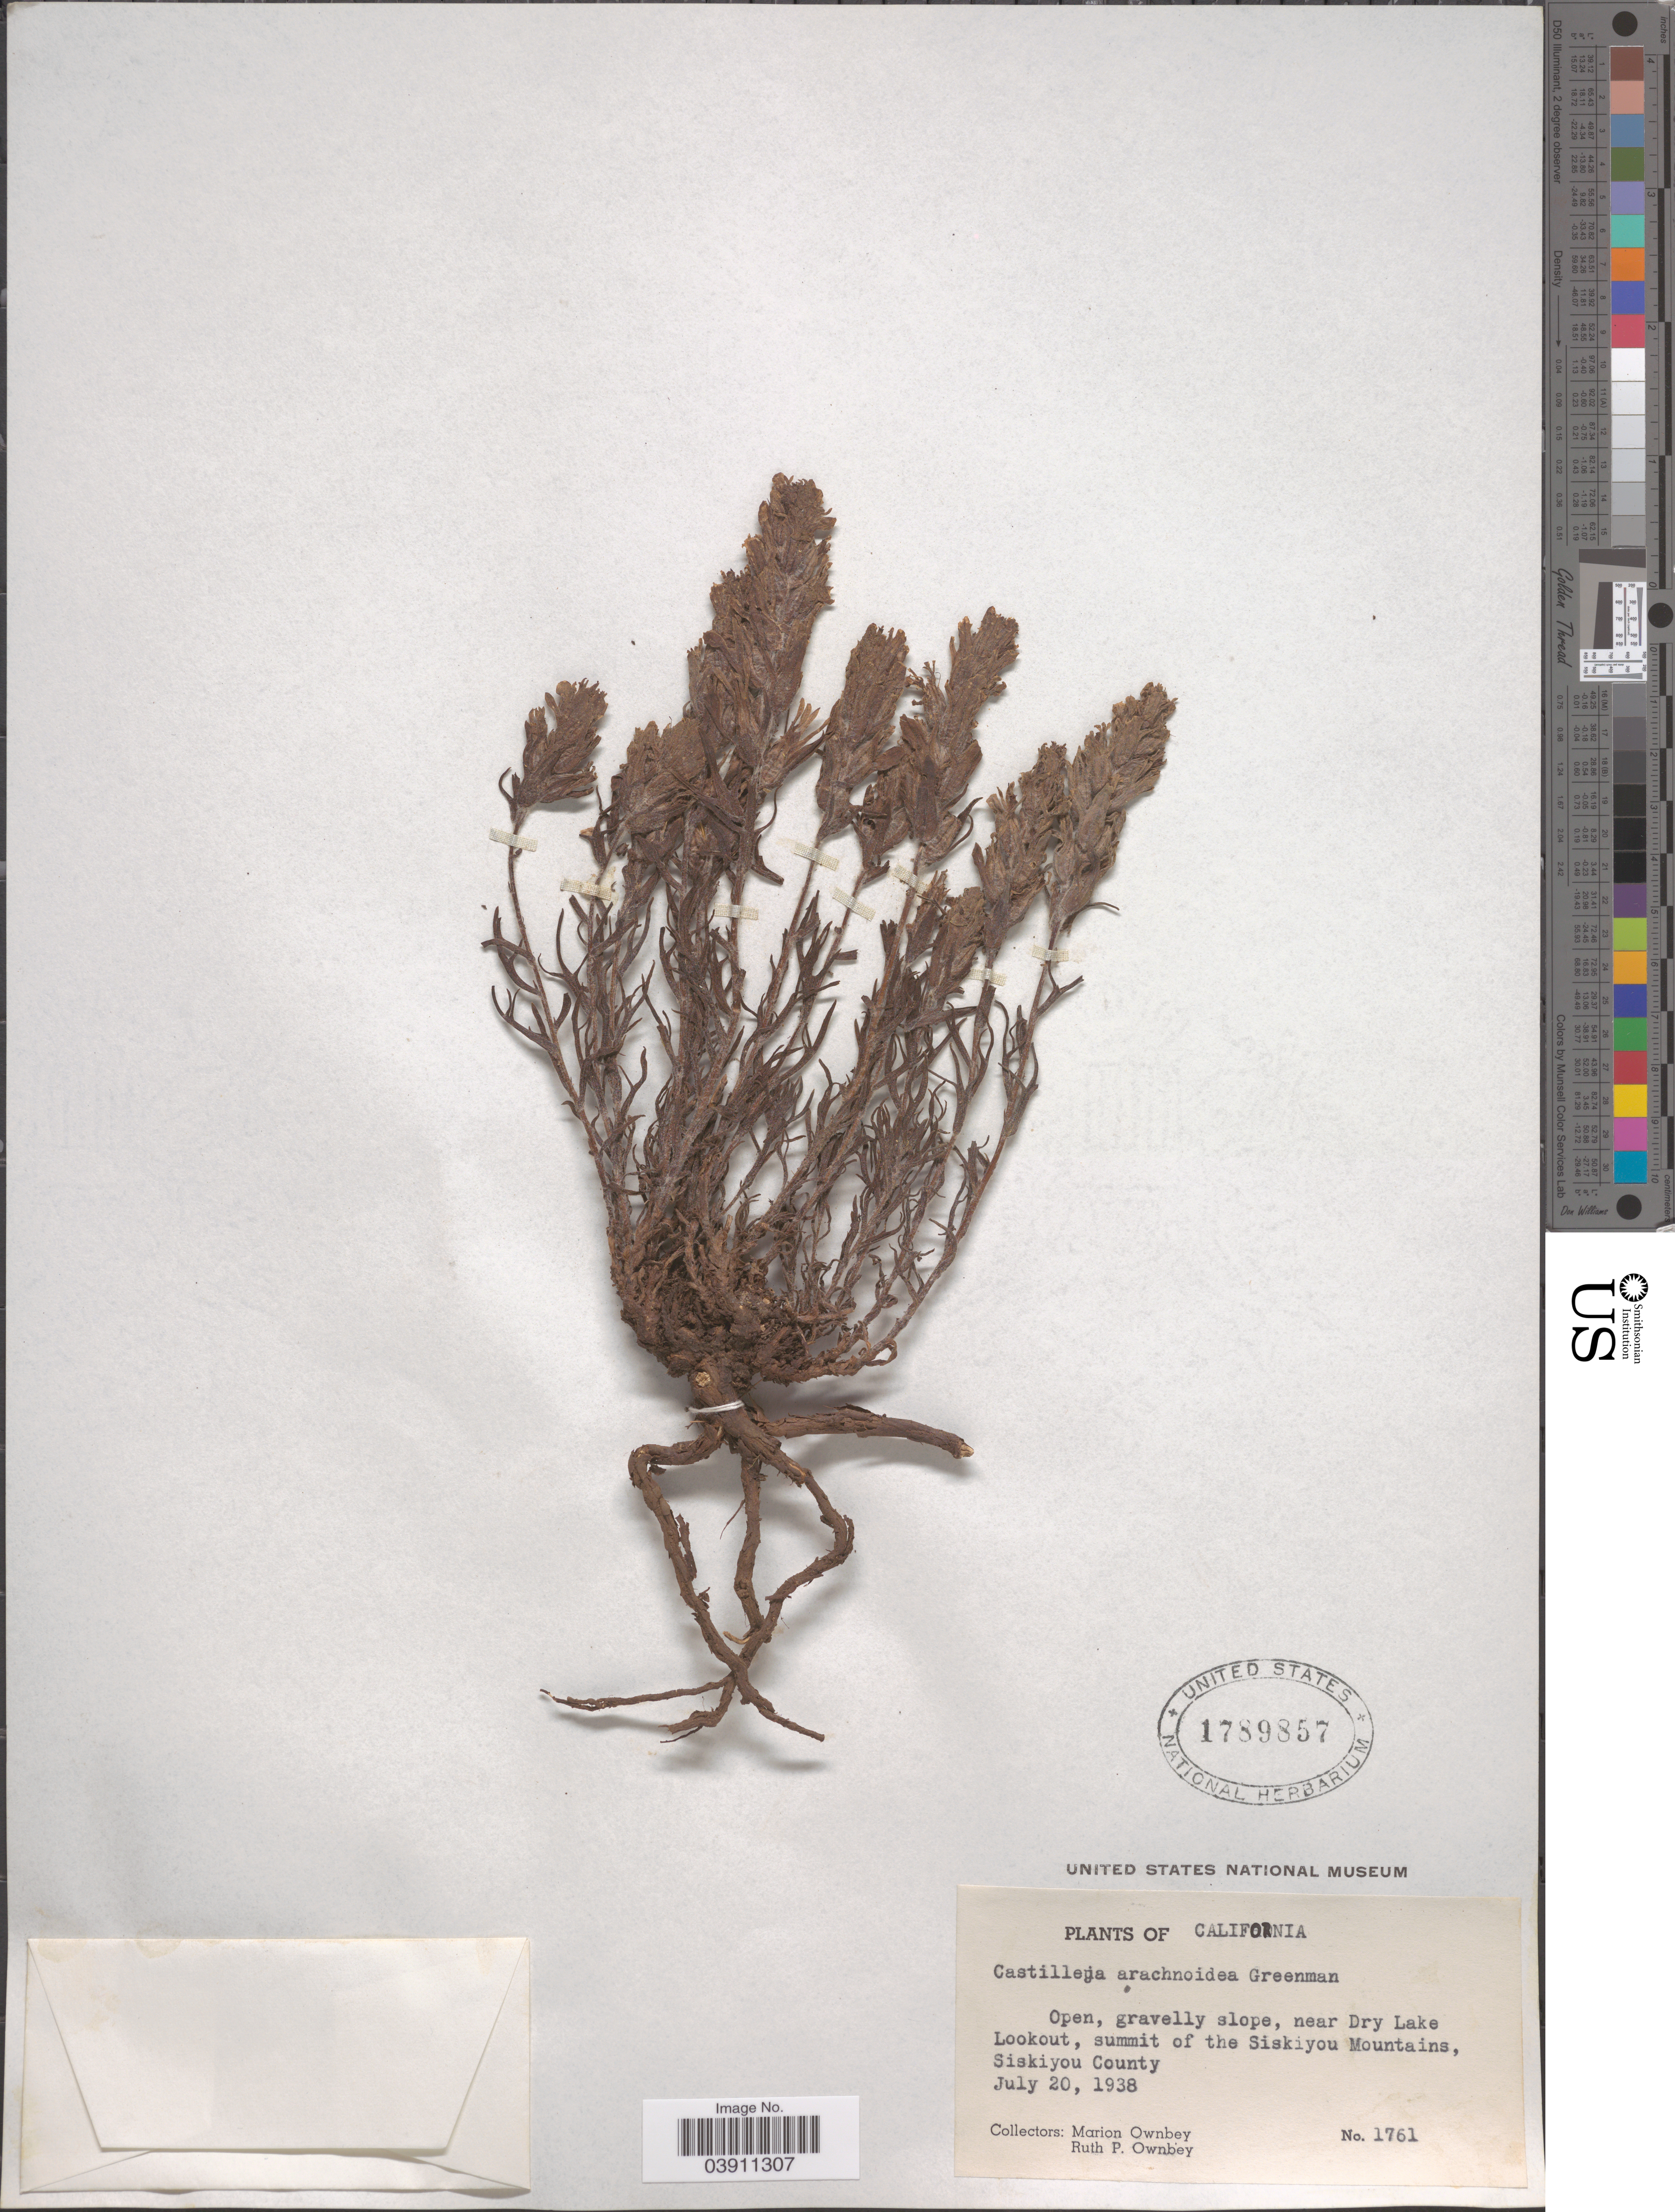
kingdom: Plantae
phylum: Tracheophyta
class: Magnoliopsida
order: Lamiales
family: Orobanchaceae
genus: Castilleja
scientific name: Castilleja arachnoidea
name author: Greenm.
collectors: M. Ownbey & R. Ownbey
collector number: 1761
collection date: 1938-07-20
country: United States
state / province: California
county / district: Siskiyou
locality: Open, gravelly slope, near Dry Lake Lookout, summit of the Siskiyou Mountains, Siskiyou County.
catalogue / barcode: US 1789857